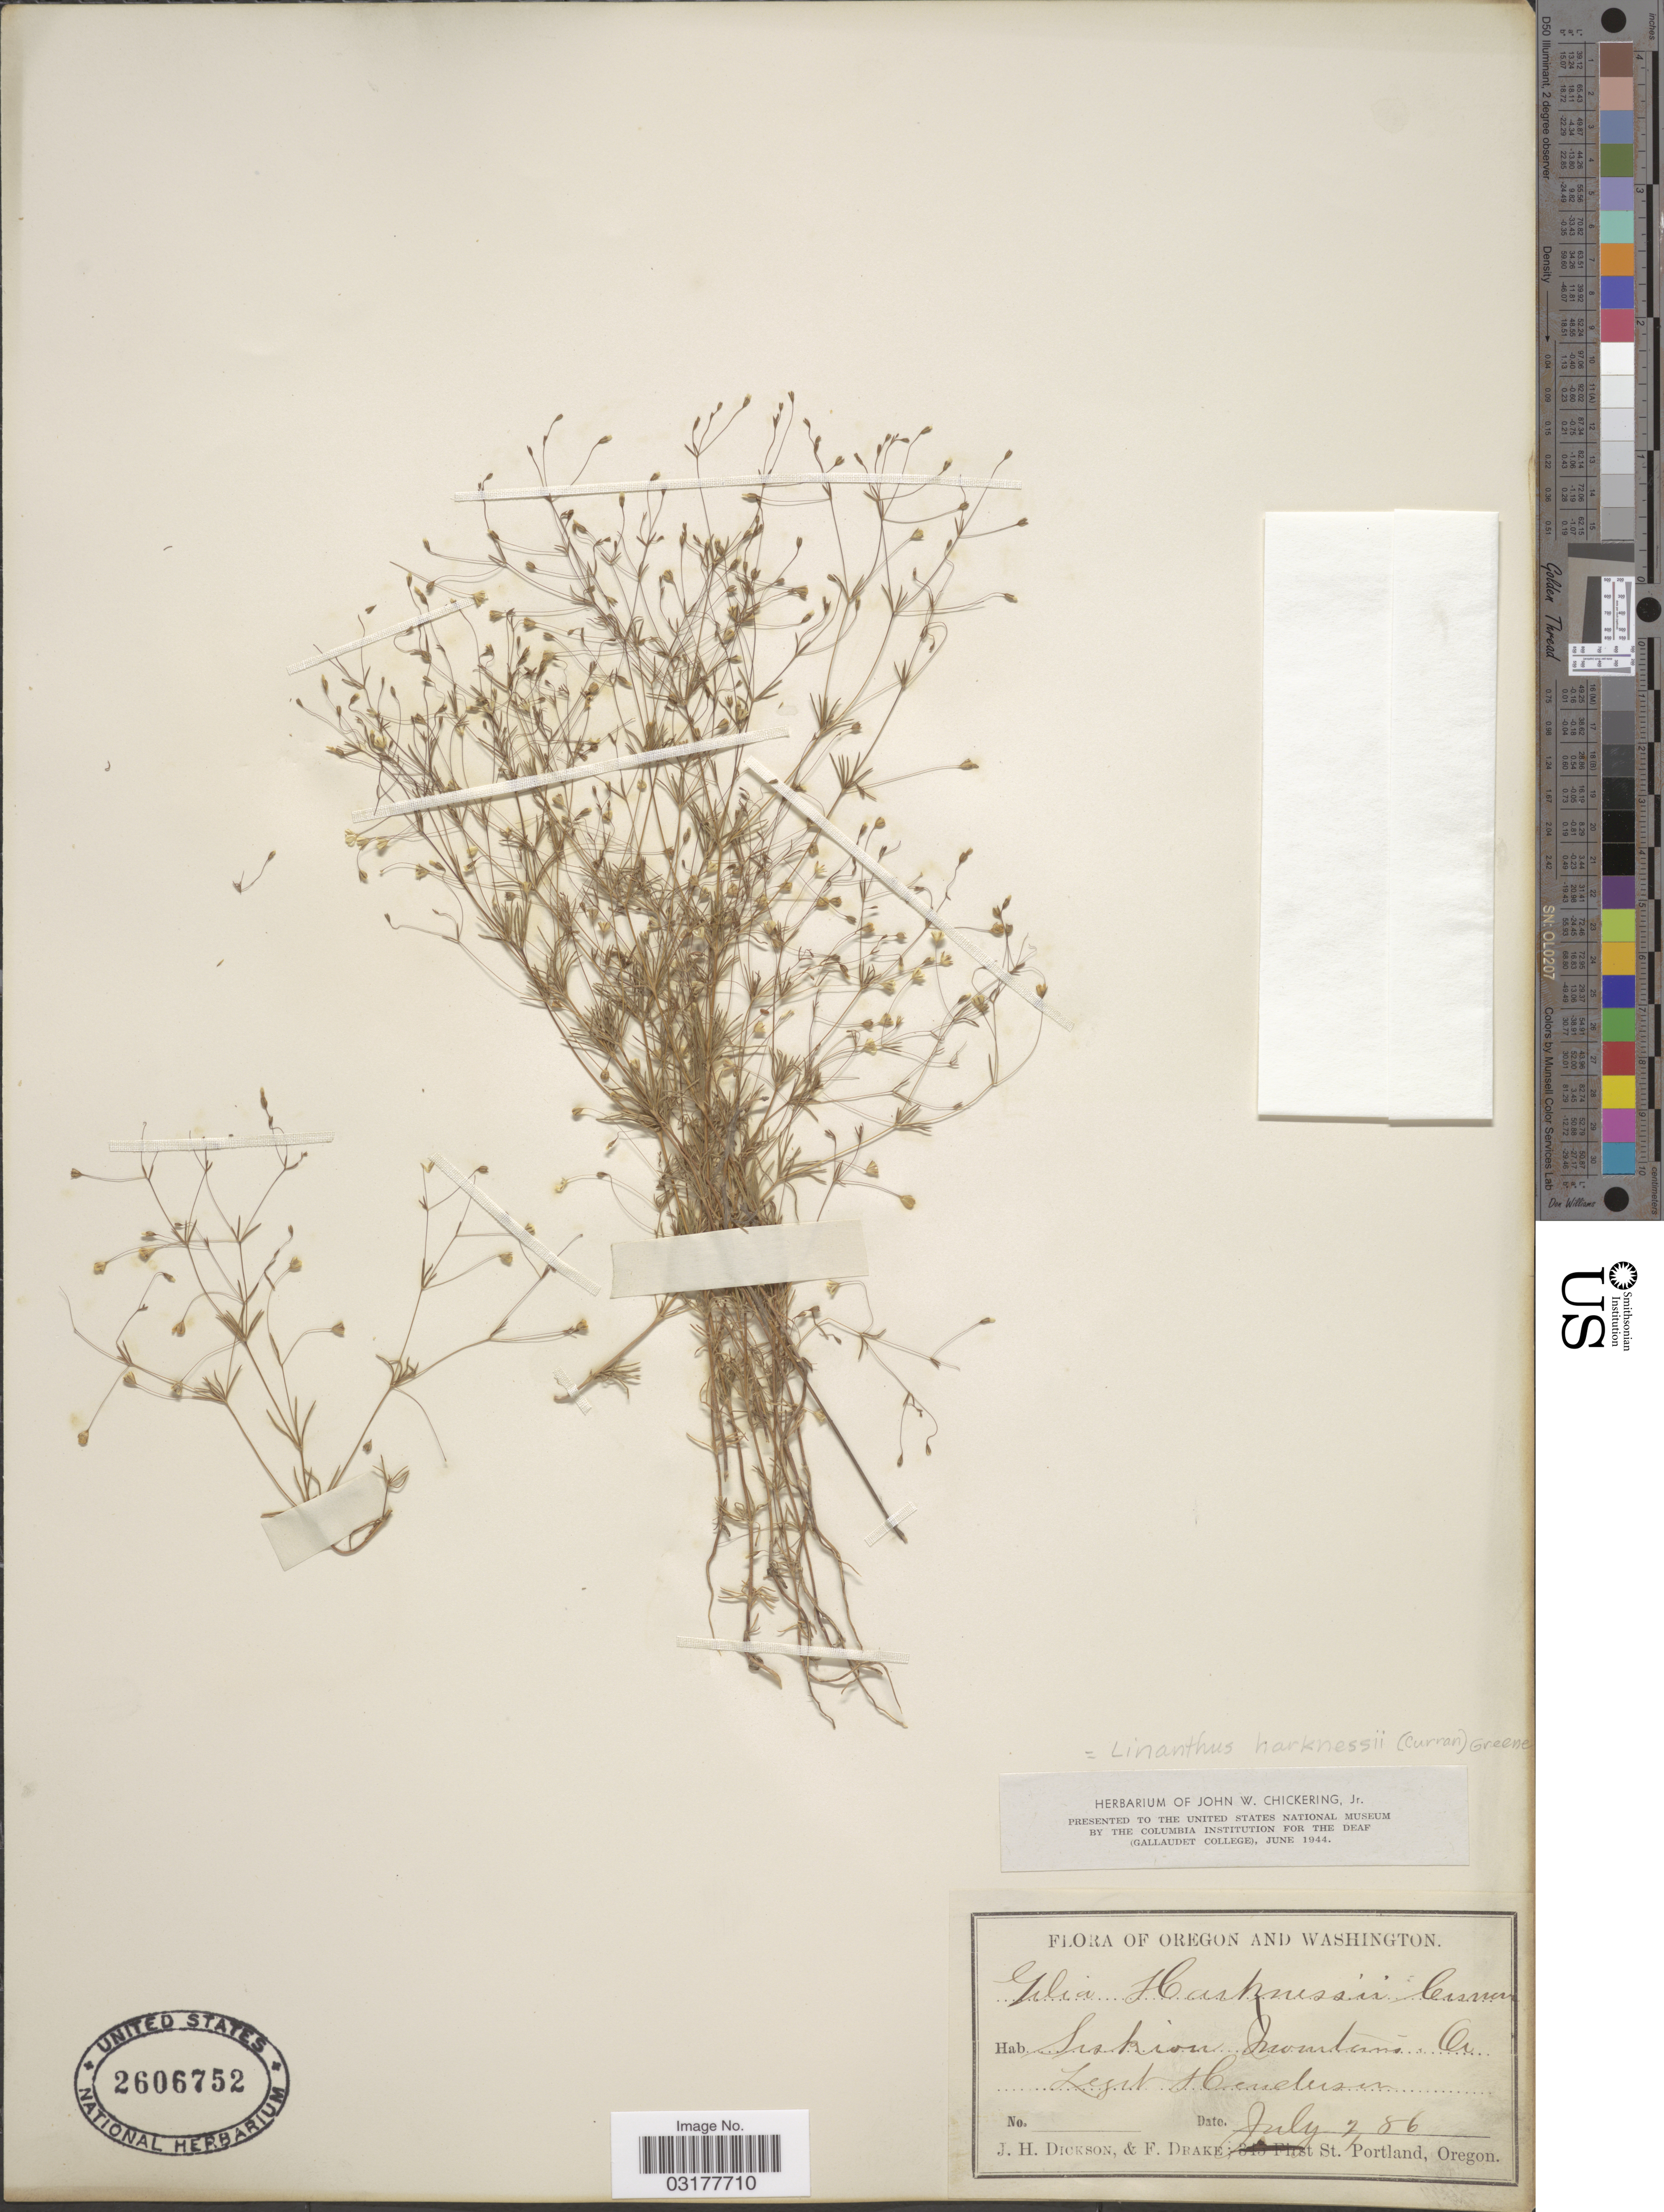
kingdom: Plantae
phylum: Tracheophyta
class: Magnoliopsida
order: Ericales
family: Polemoniaceae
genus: Leptosiphon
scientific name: Leptosiphon harknessii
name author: (Curran) J.M. Porter & L.A. Johnson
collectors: -. Henderson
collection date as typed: Transcribed d/m/y: 2/7/86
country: United States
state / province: Oregon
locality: Siskiou Mountains.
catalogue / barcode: US 2606752